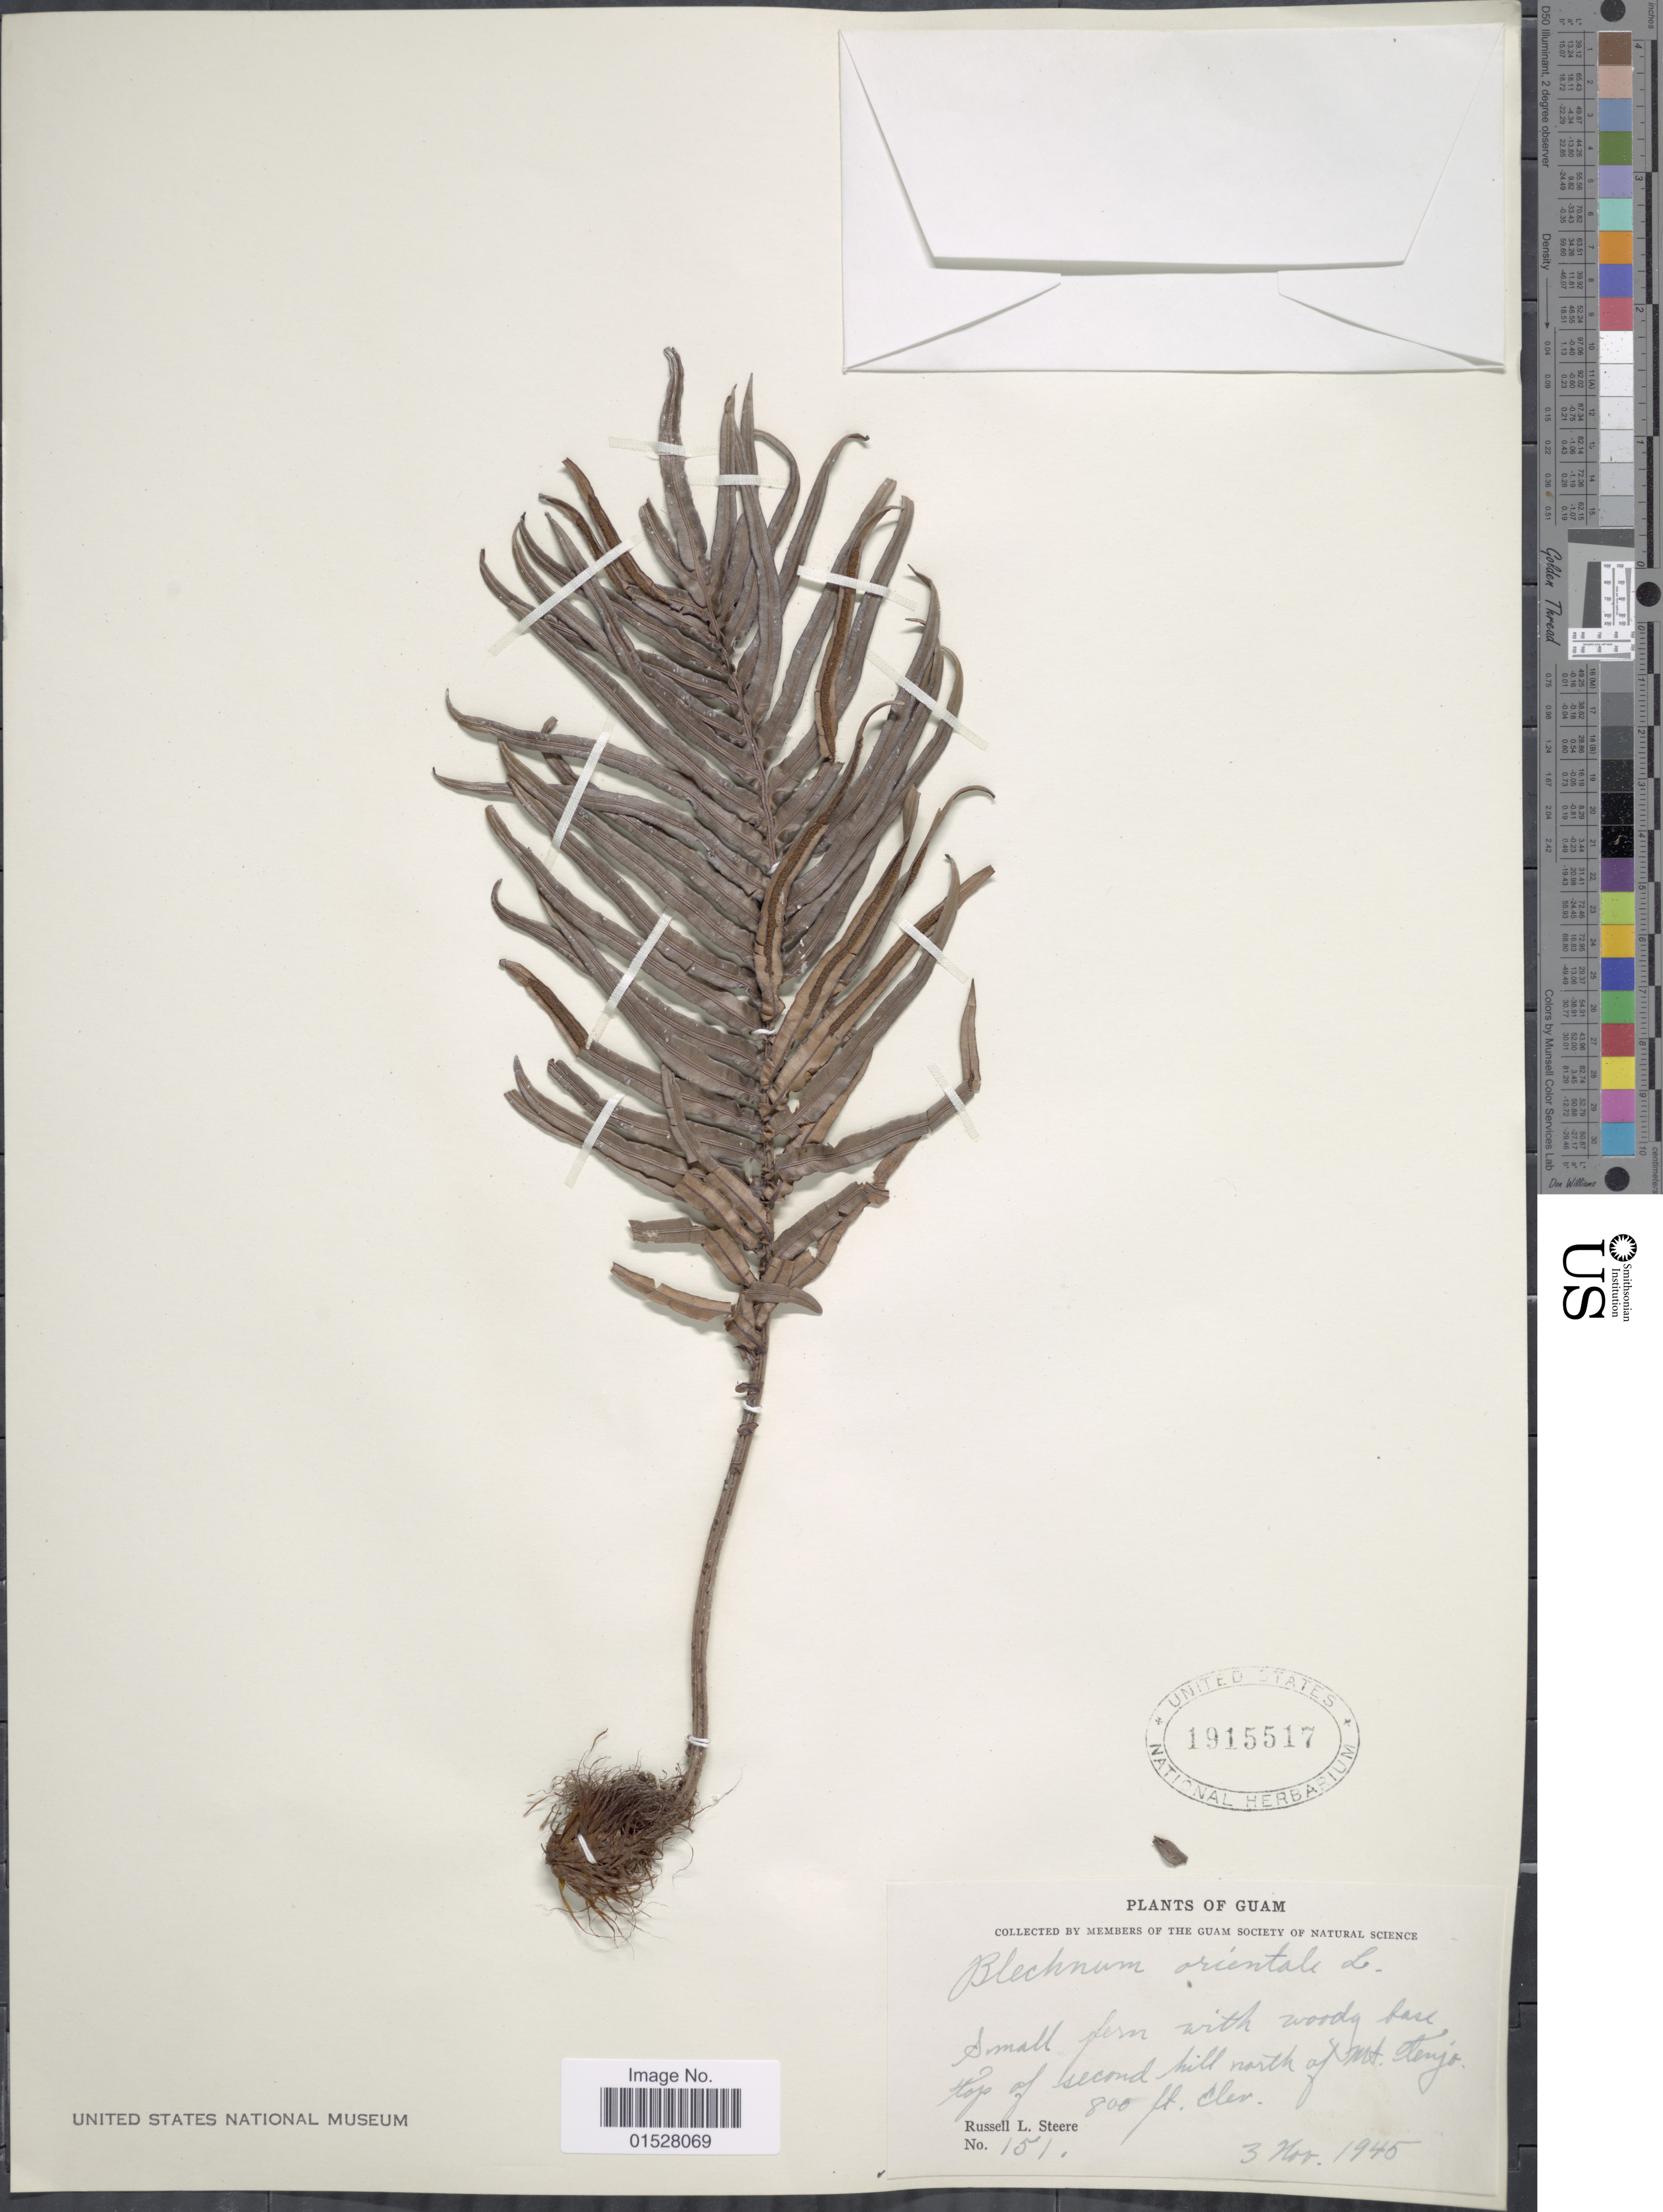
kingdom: Plantae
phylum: Tracheophyta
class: Polypodiopsida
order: Polypodiales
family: Blechnaceae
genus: Blechnum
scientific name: Blechnum orientale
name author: L.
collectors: R. L. Steere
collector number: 151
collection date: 1945-11-03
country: Guam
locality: Top of second hill north of Mt. Tenjo.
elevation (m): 244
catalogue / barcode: US 1915517